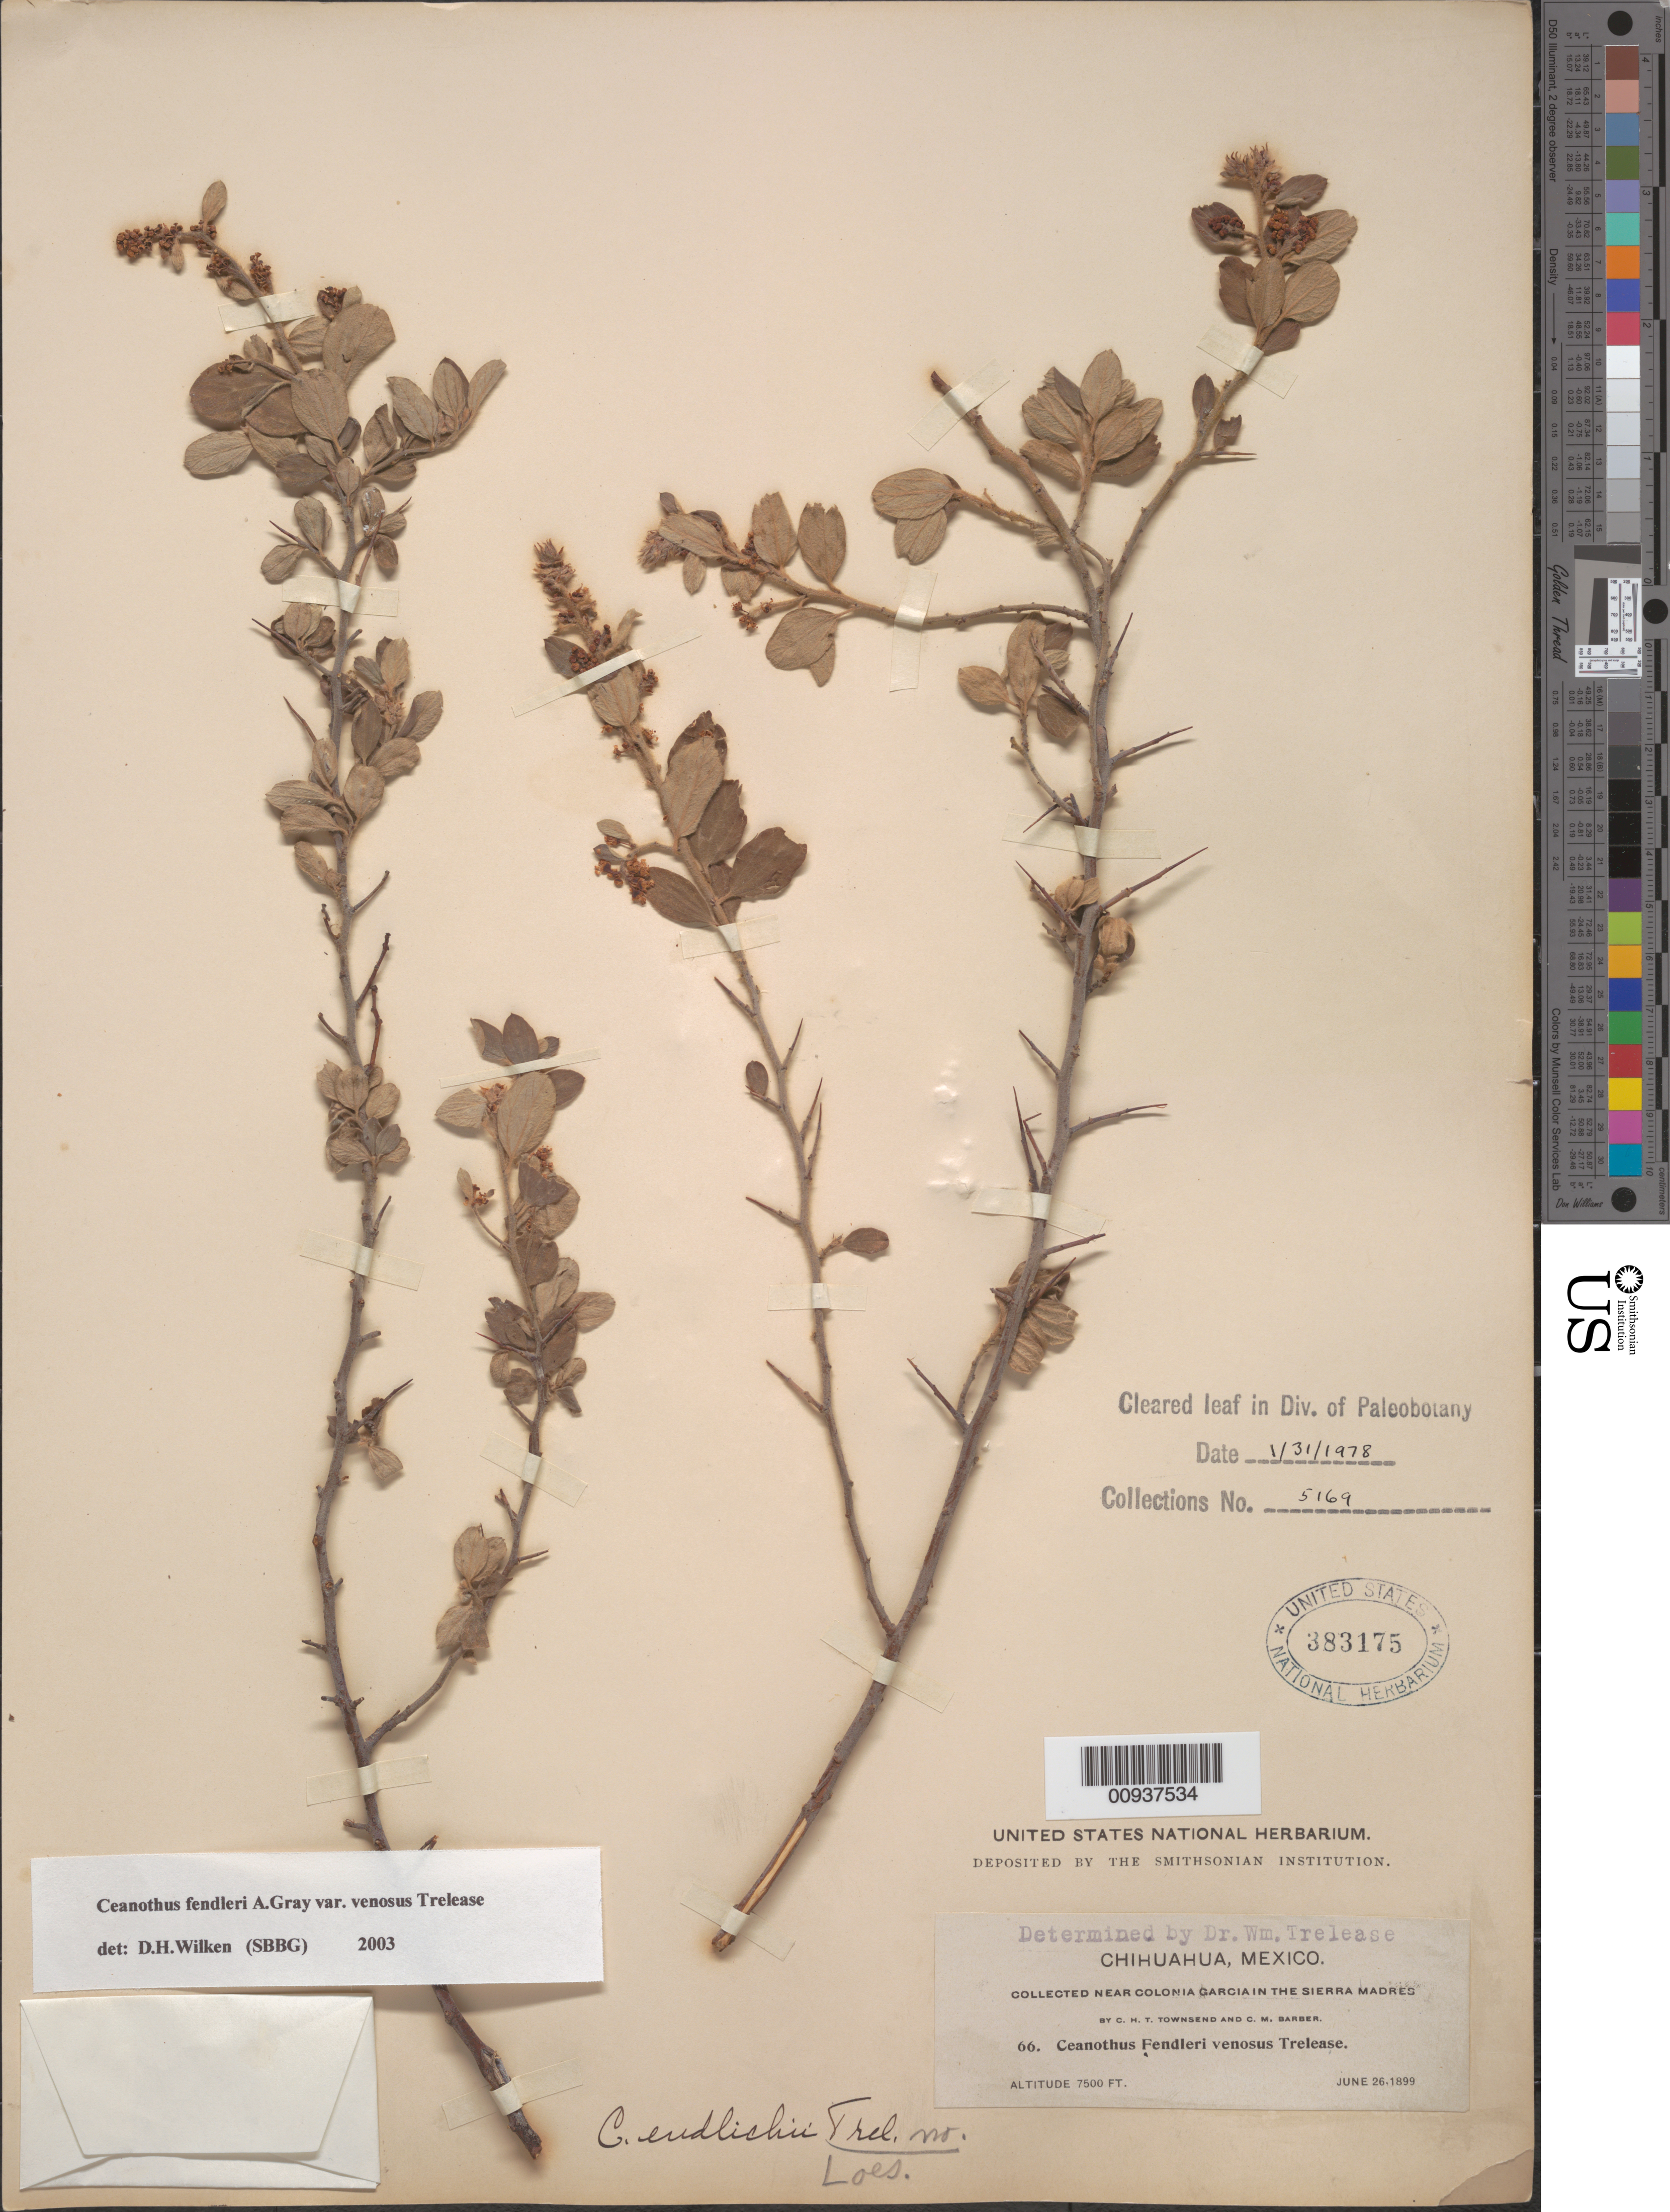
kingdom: Plantae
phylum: Tracheophyta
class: Magnoliopsida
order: Rosales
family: Rhamnaceae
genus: Ceanothus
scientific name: Ceanothus fendleri var. venosus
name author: (A. Gray) Trel.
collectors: C. H. T. Townsend & C. Barber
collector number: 66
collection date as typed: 26 Jun 1899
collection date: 1899-06-26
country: Mexico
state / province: Chihuahua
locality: Near Colonia García in the Sierra Madres [sic].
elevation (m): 2286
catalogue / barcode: US 383175